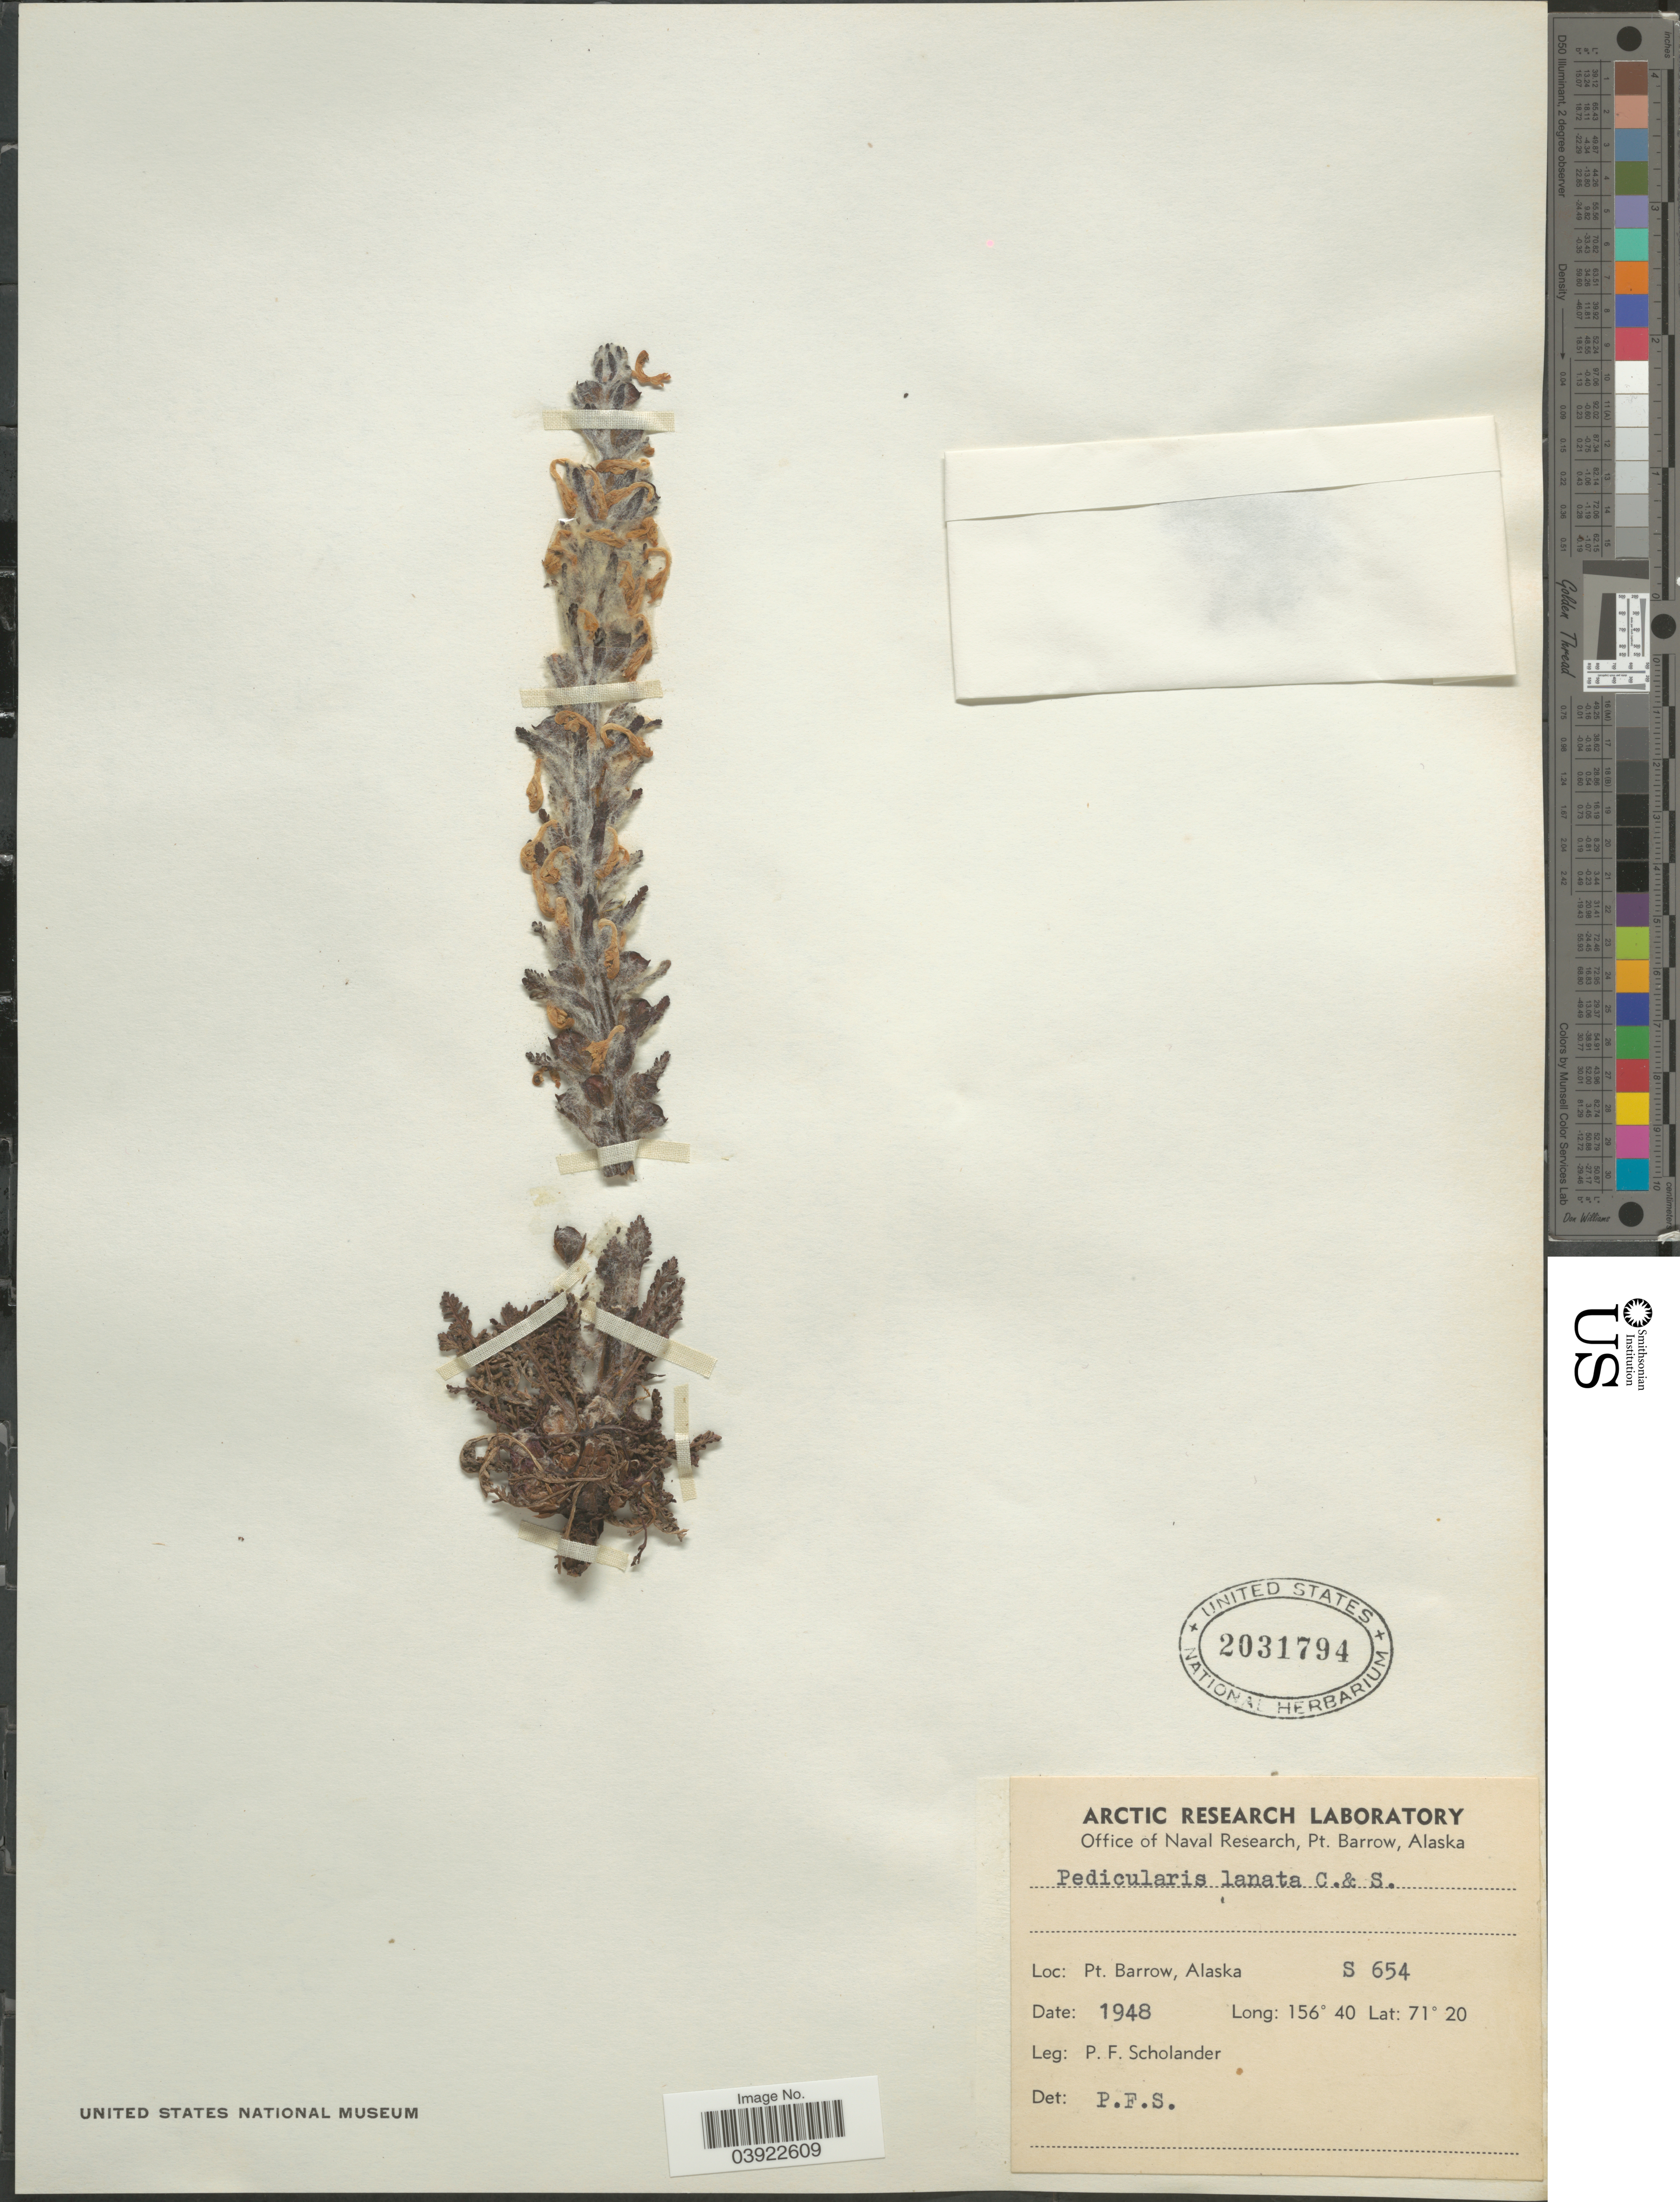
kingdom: Plantae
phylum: Tracheophyta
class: Magnoliopsida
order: Lamiales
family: Orobanchaceae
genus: Pedicularis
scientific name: Pedicularis lanata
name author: Willd. ex Cham. & Schltdl.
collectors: P. Scholander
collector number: S 654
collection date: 1948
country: United States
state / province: Alaska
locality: Pt. Barrow.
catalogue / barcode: US 2031794